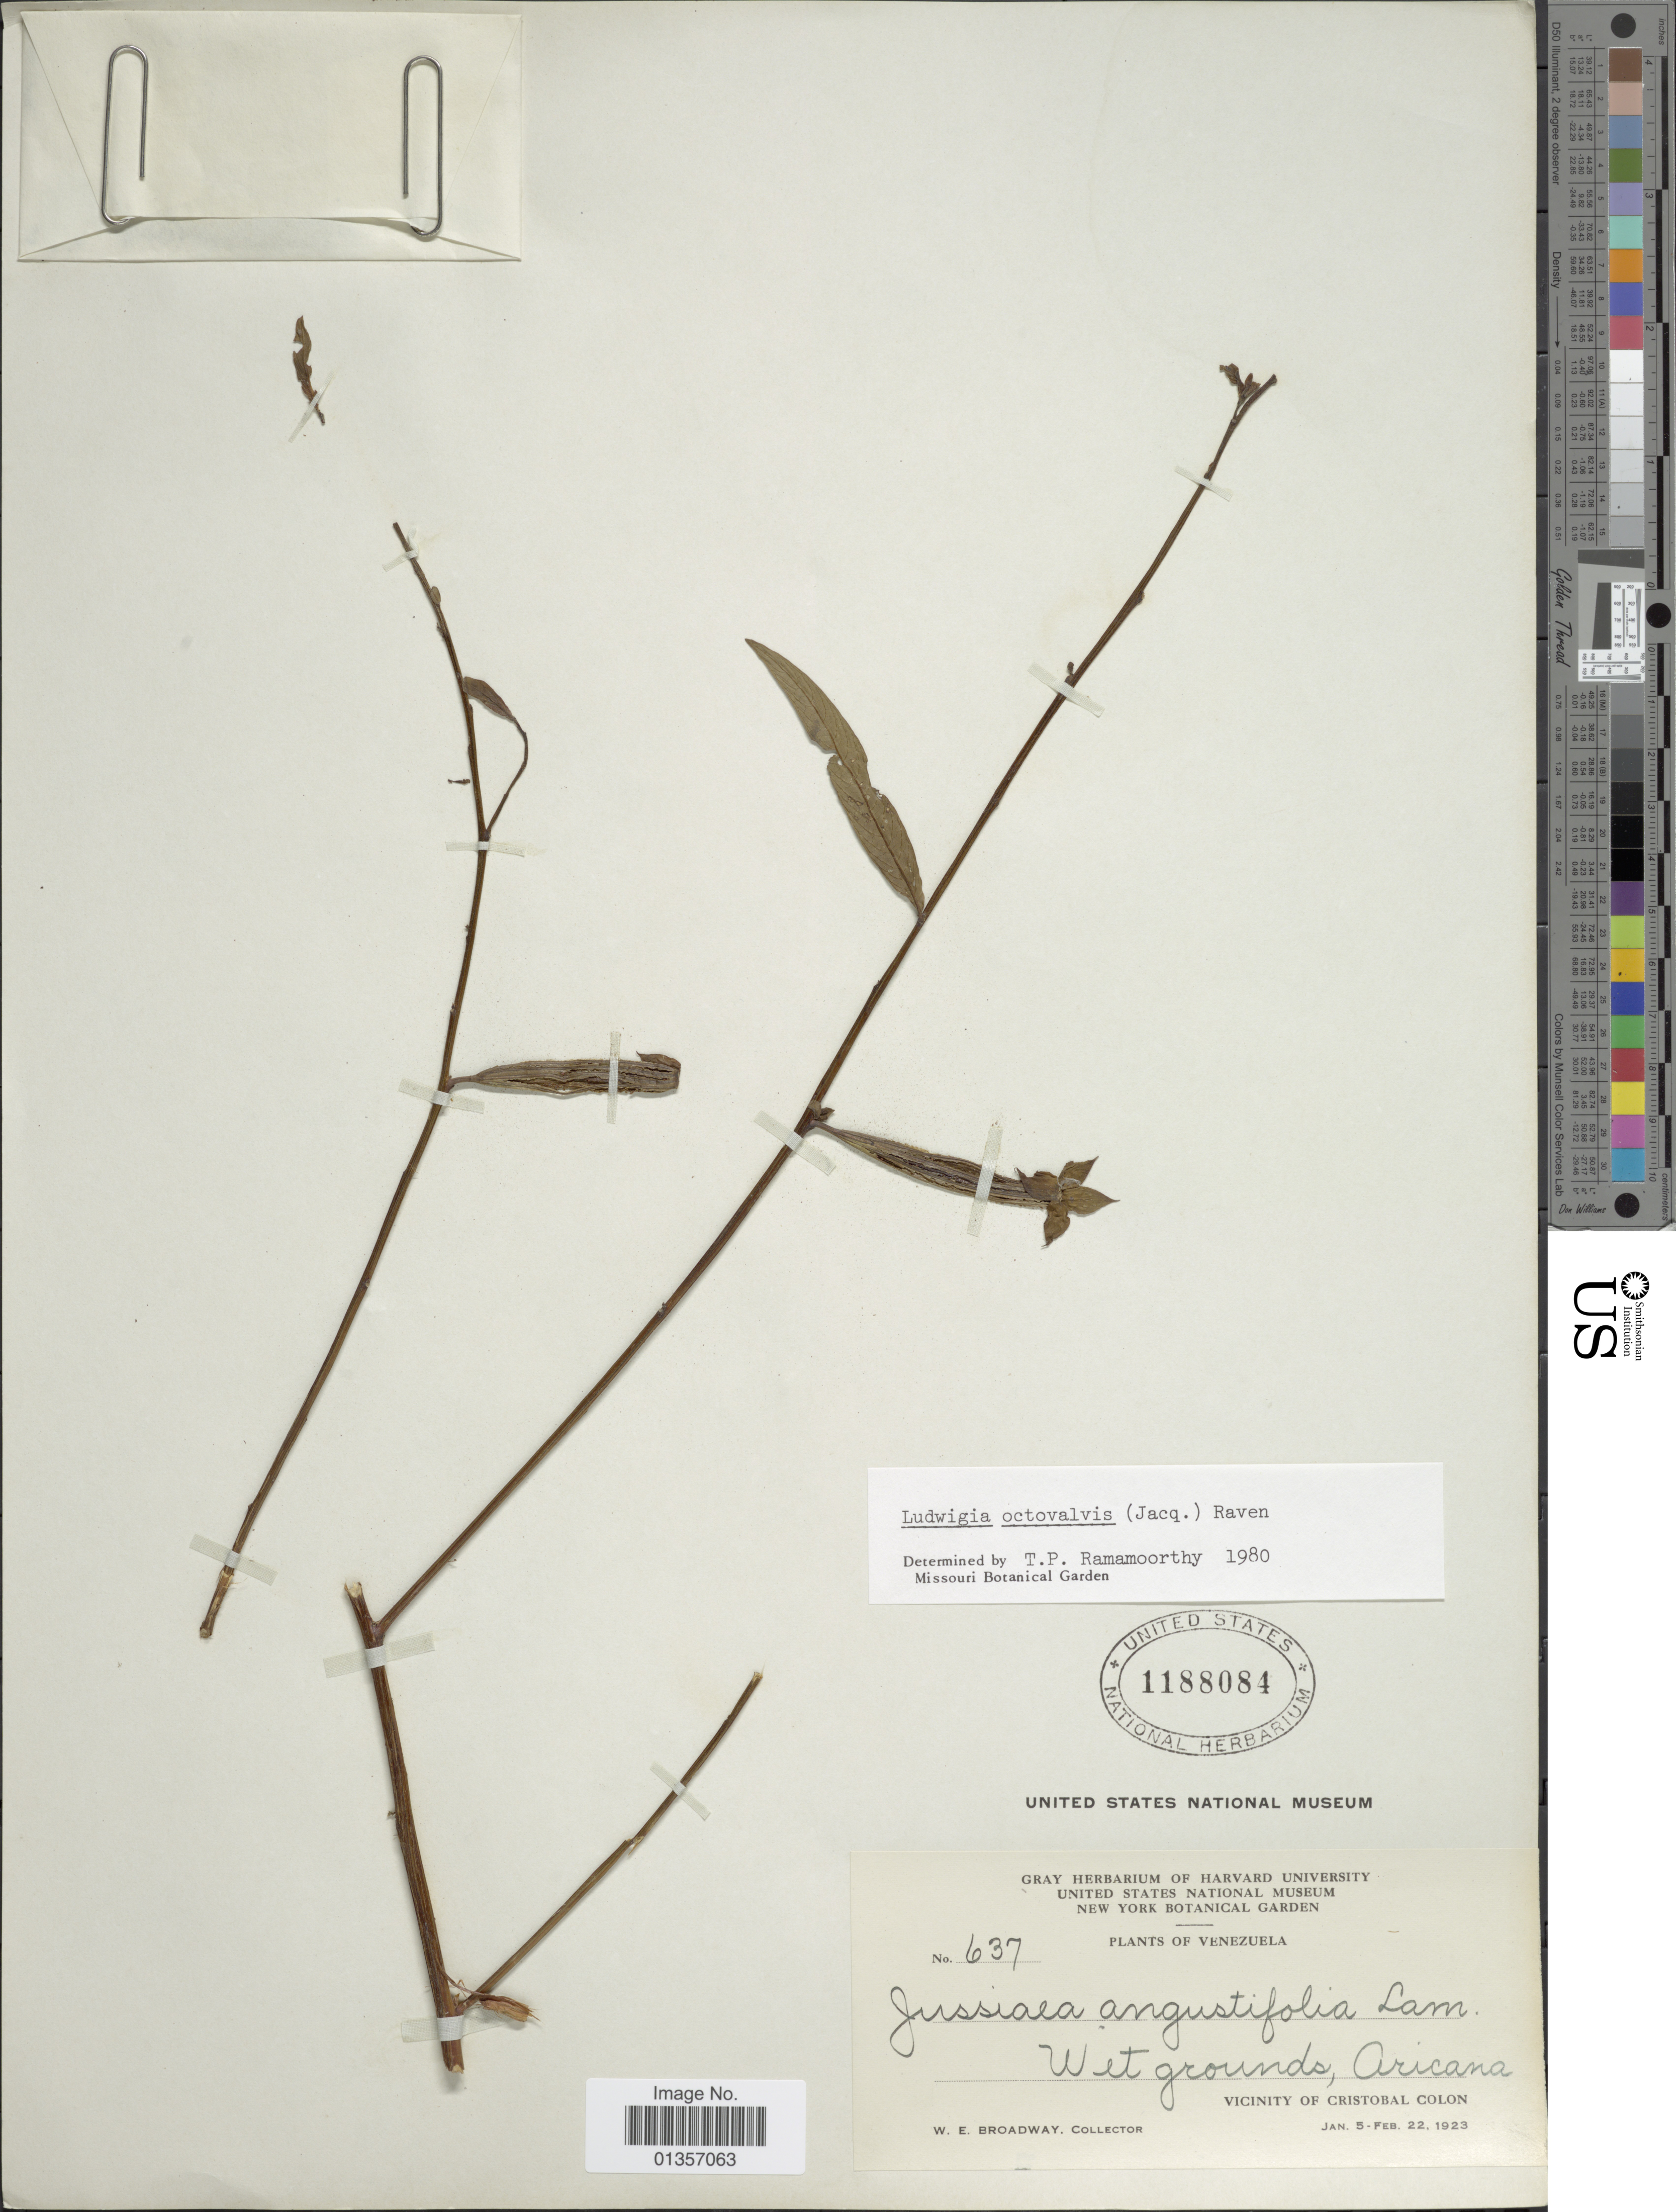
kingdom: Plantae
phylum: Tracheophyta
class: Magnoliopsida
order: Myrtales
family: Onagraceae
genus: Ludwigia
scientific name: Ludwigia octovalvis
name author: (Jacq.) P.H. Raven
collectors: W. E. Broadway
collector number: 637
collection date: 1923-01-05/1923-02-22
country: Venezuela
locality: Aricana. Vicinity of Cristobal Colon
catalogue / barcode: US 1188084